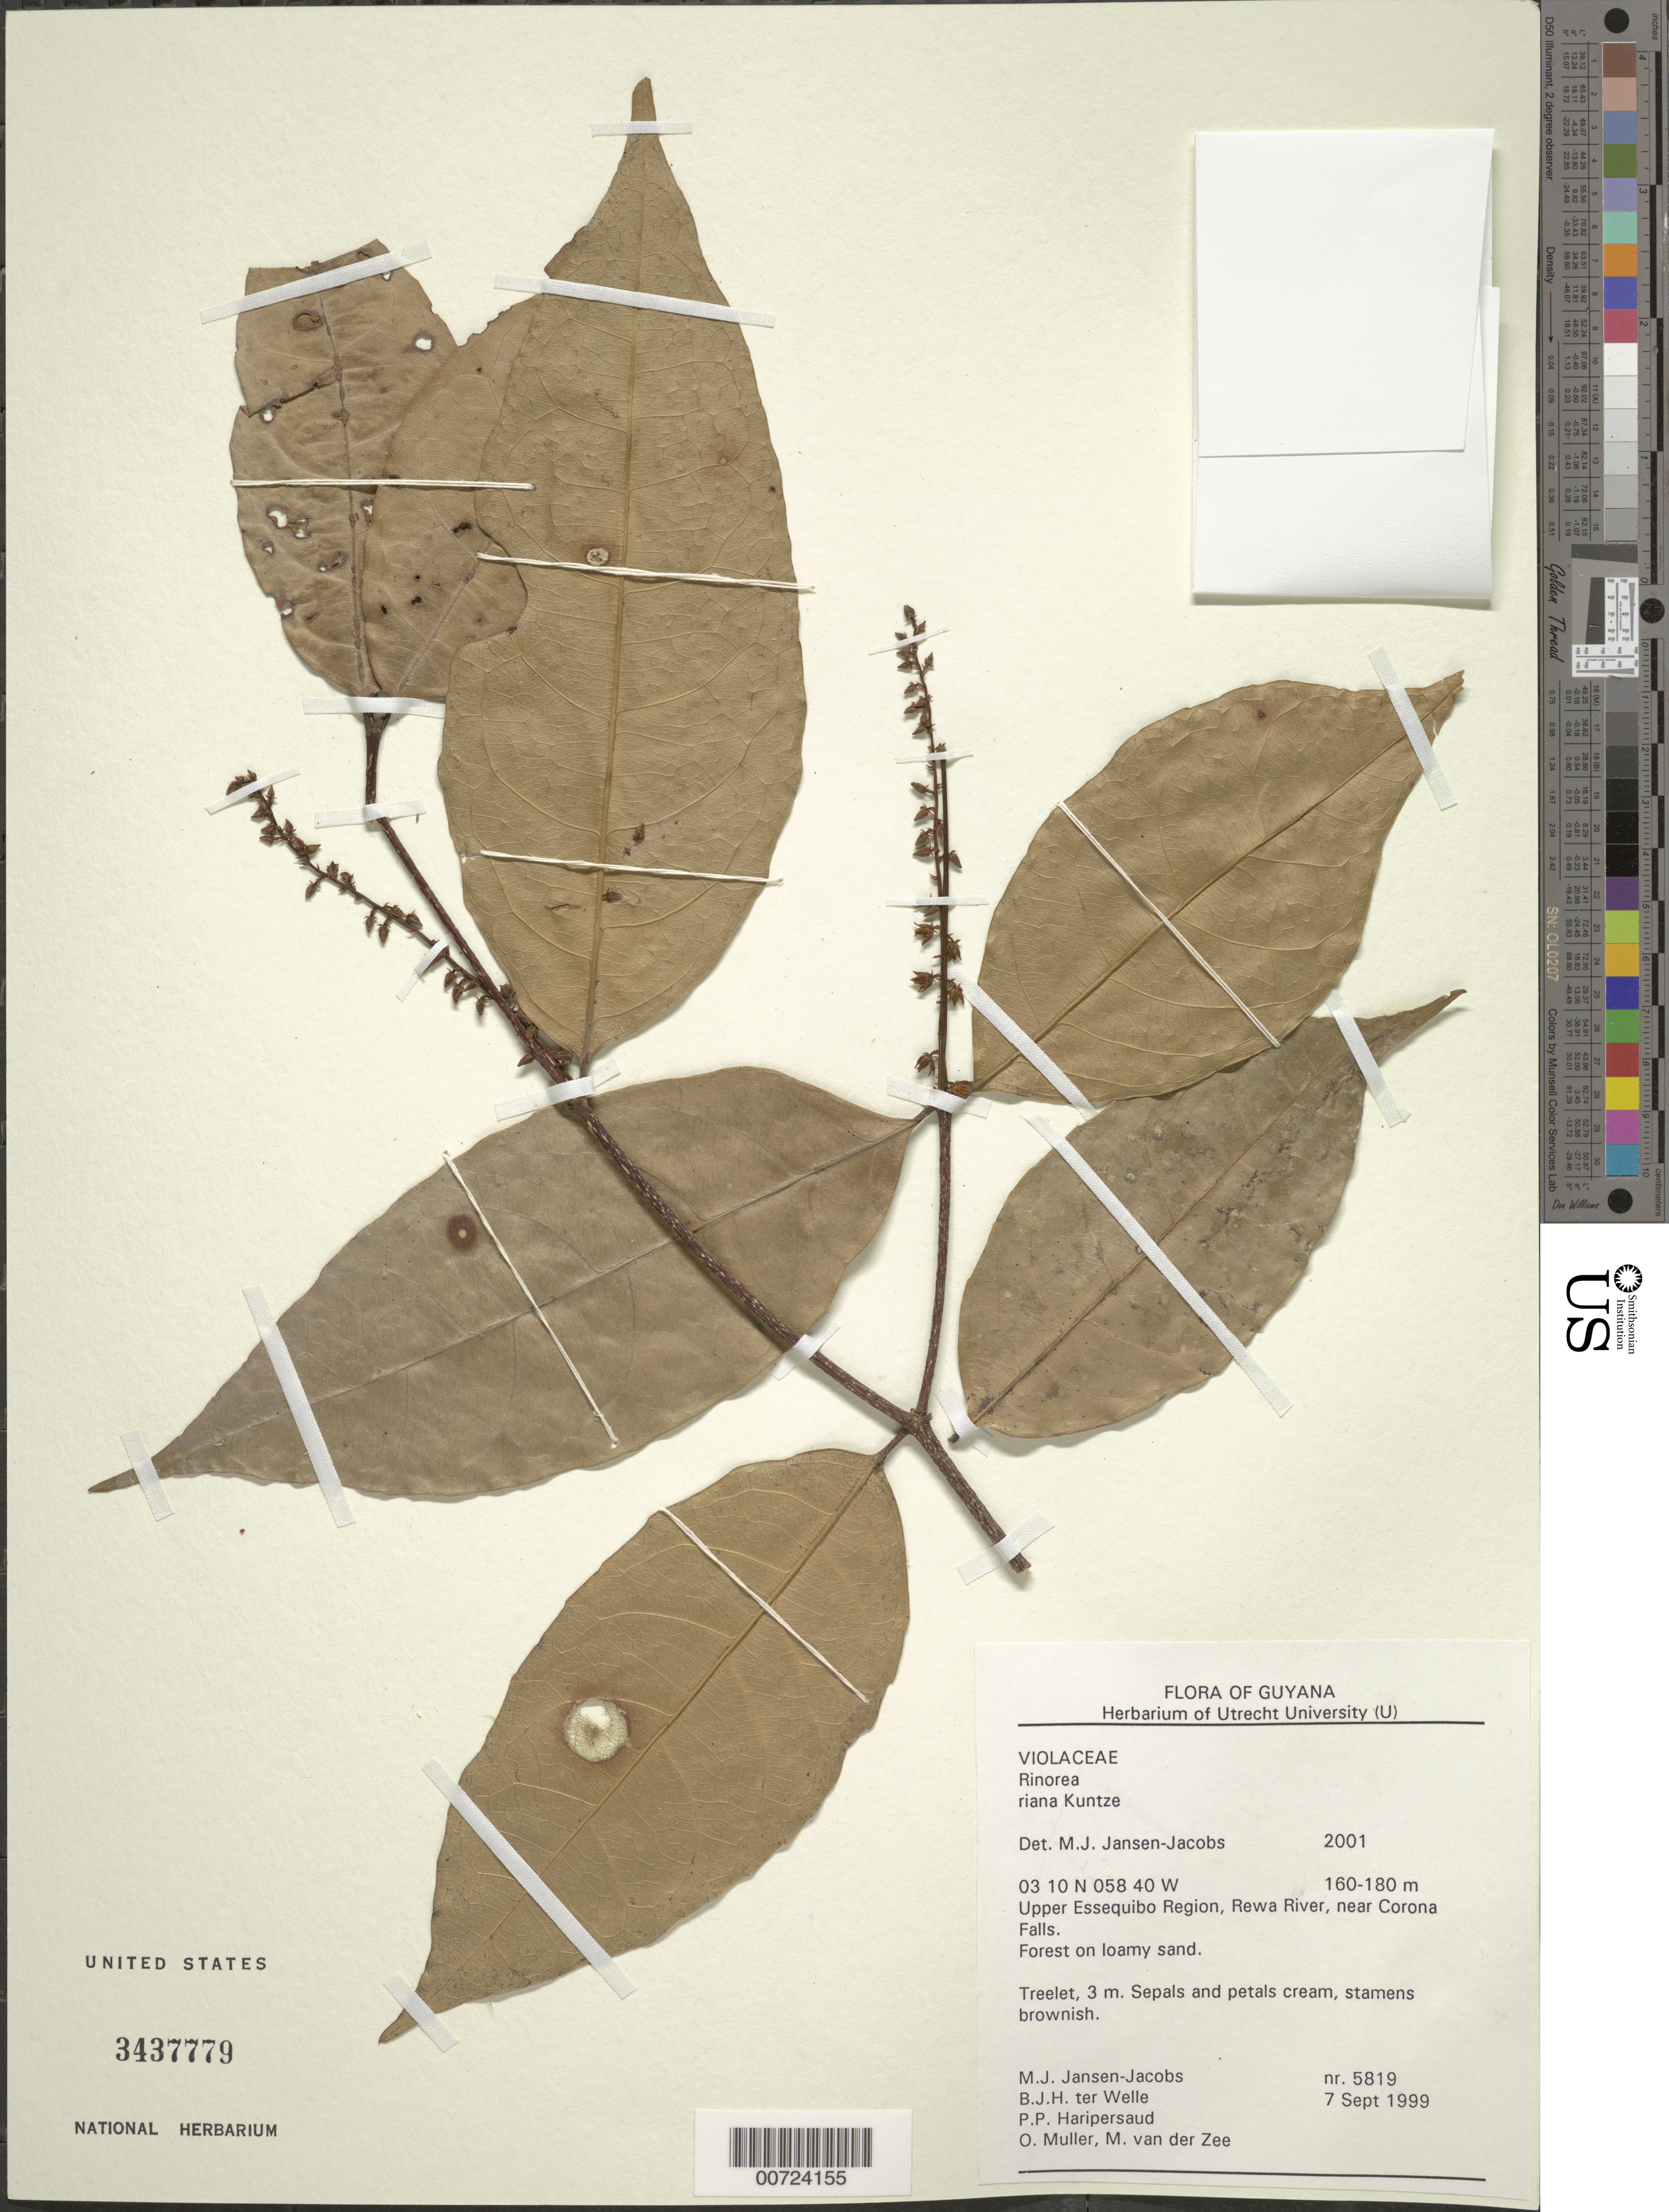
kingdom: Plantae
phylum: Tracheophyta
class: Magnoliopsida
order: Malpighiales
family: Violaceae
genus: Rinorea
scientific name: Rinorea riana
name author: Kuntze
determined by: Jansen-Jacobs, M. J., (U), Nationaal Herbarium Nederland, Utrecht University branch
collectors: M. J. Jansen-Jacobs, B. Welle, P. Haripersaud, O. Muller & M. van der Zee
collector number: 5819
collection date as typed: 7-Sep-99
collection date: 1999-09-07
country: Guyana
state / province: U. Takutu-U. Essequibo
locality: Rewa River, near Corona Falls, Upper Essequibo Region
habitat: Forest on loamy sand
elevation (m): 160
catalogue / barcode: US 3437779